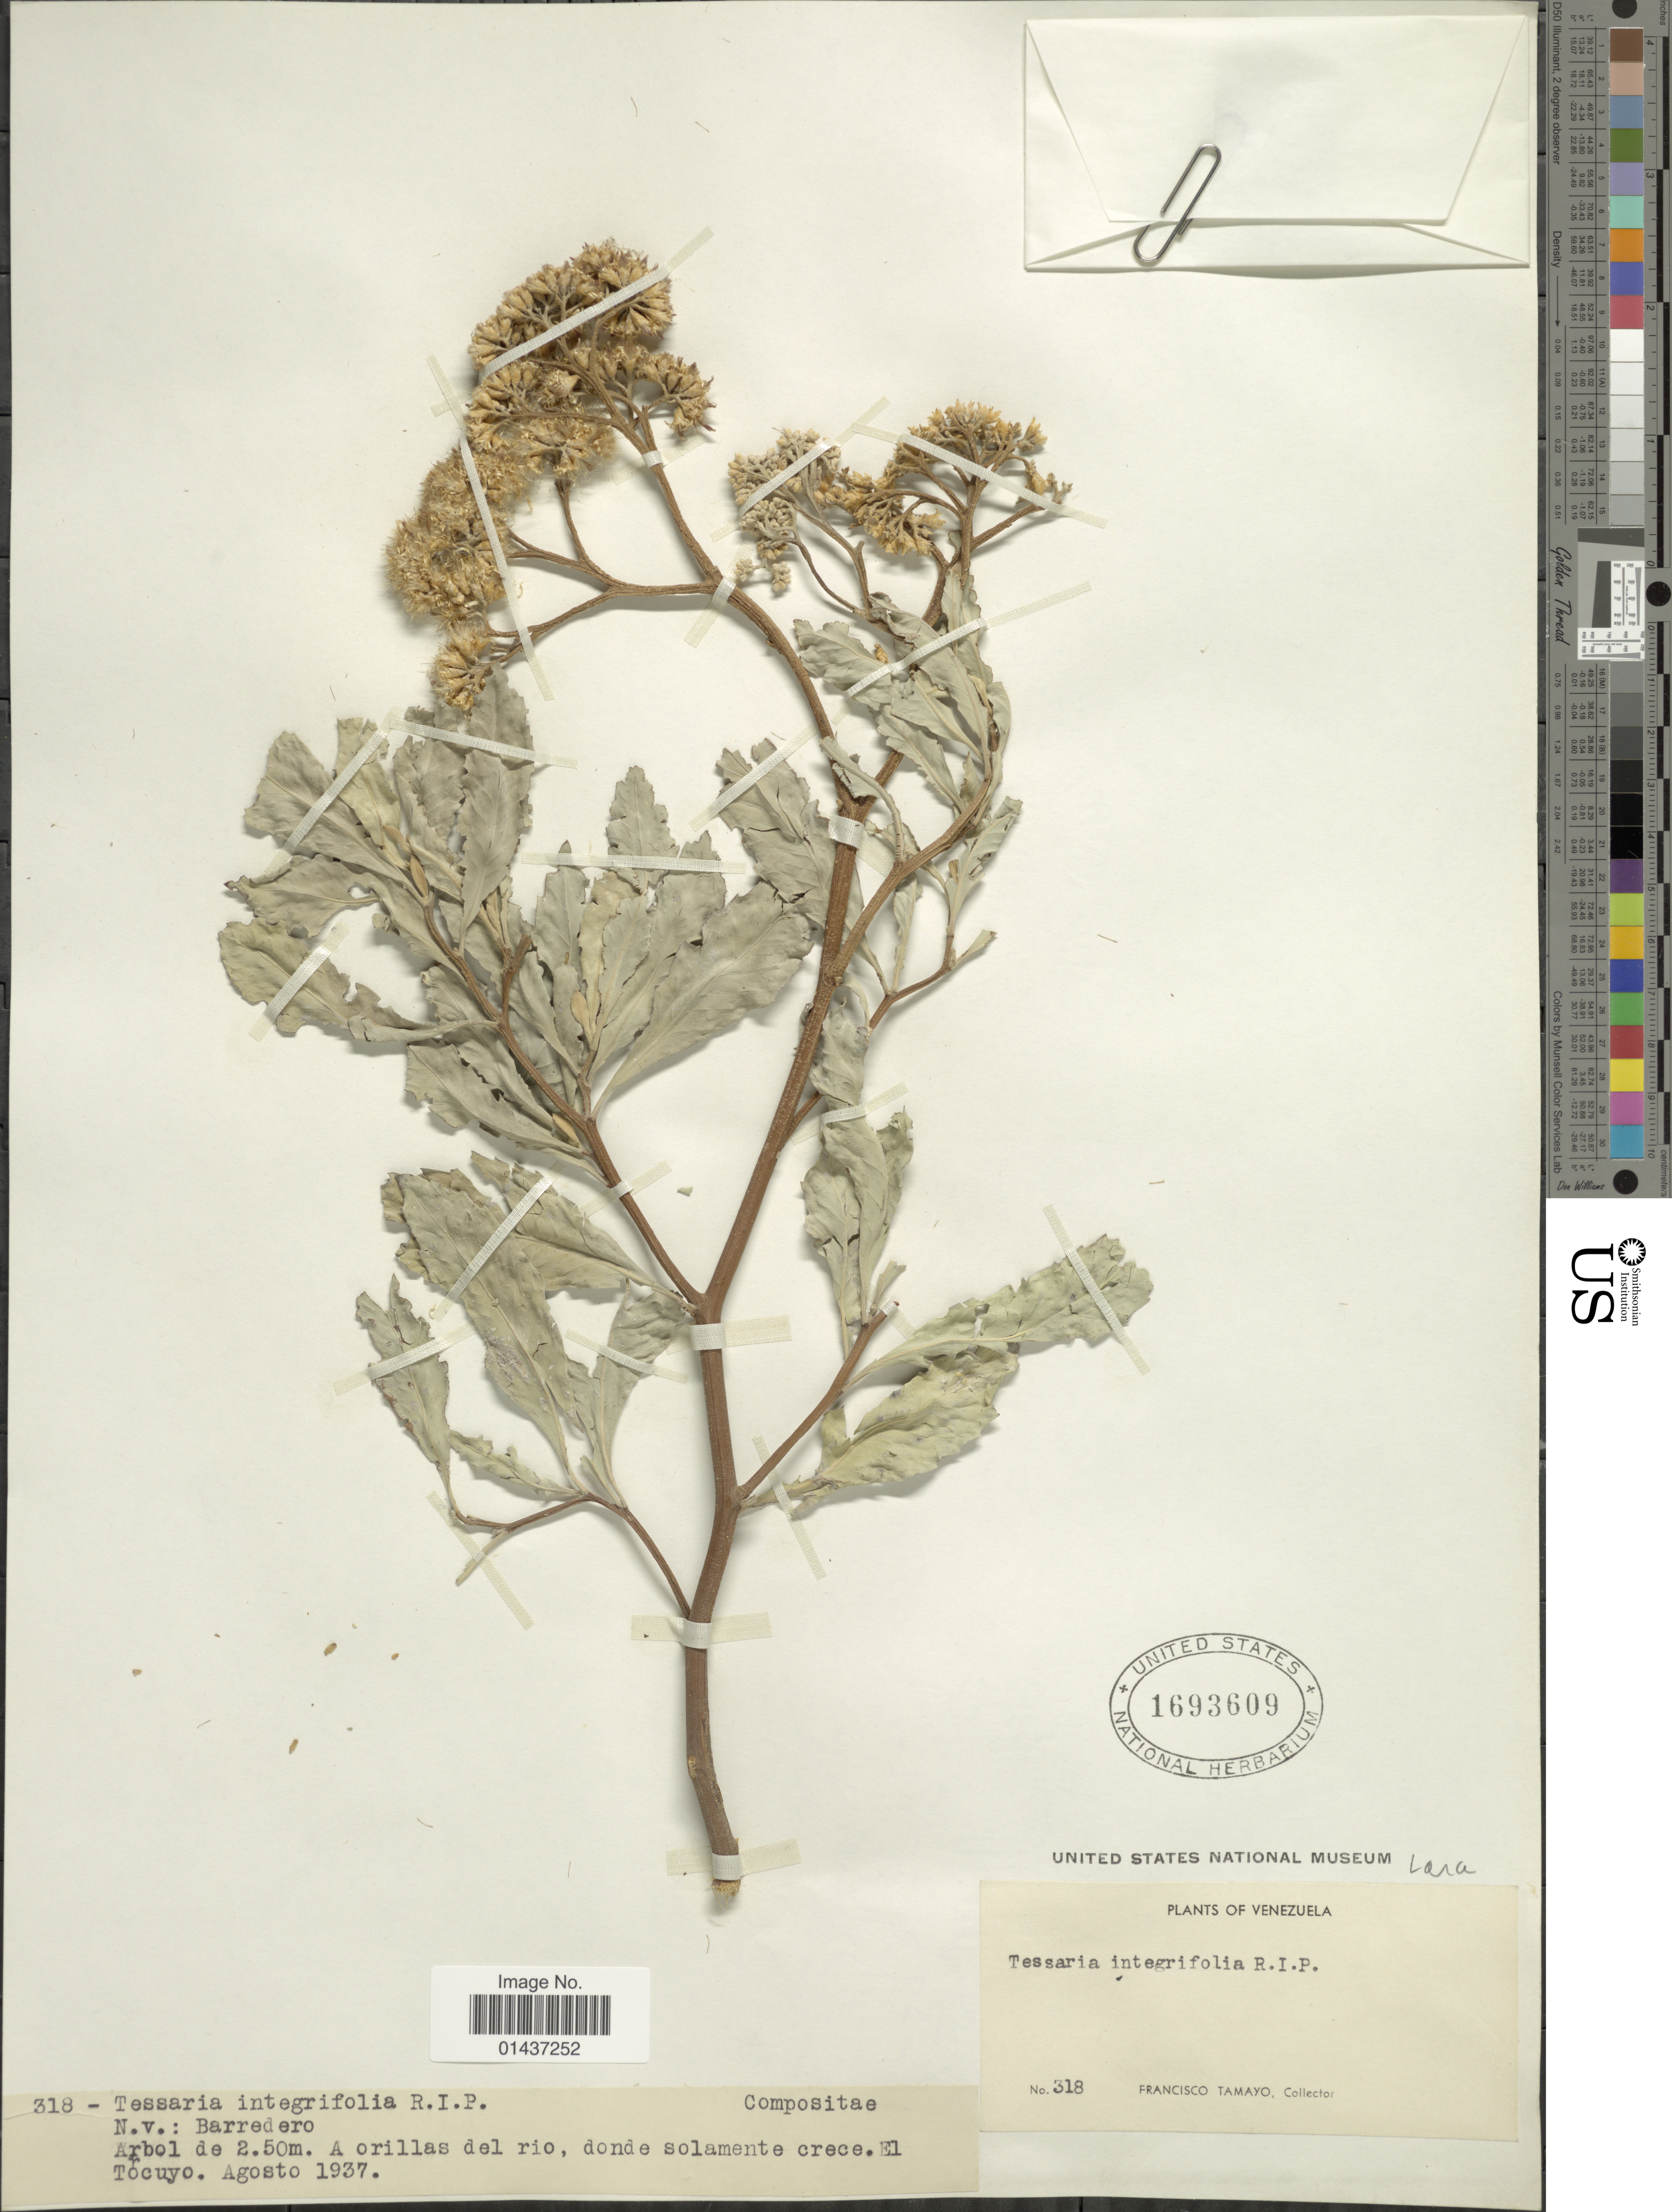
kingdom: Plantae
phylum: Tracheophyta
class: Magnoliopsida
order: Asterales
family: Asteraceae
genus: Tessaria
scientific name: Tessaria integrifolia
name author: Ruiz & Pav.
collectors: F. Tamayo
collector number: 318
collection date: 1937-08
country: Venezuela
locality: A orillas del rio, donde solamente crese, El Tocuyo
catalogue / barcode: US 1693609